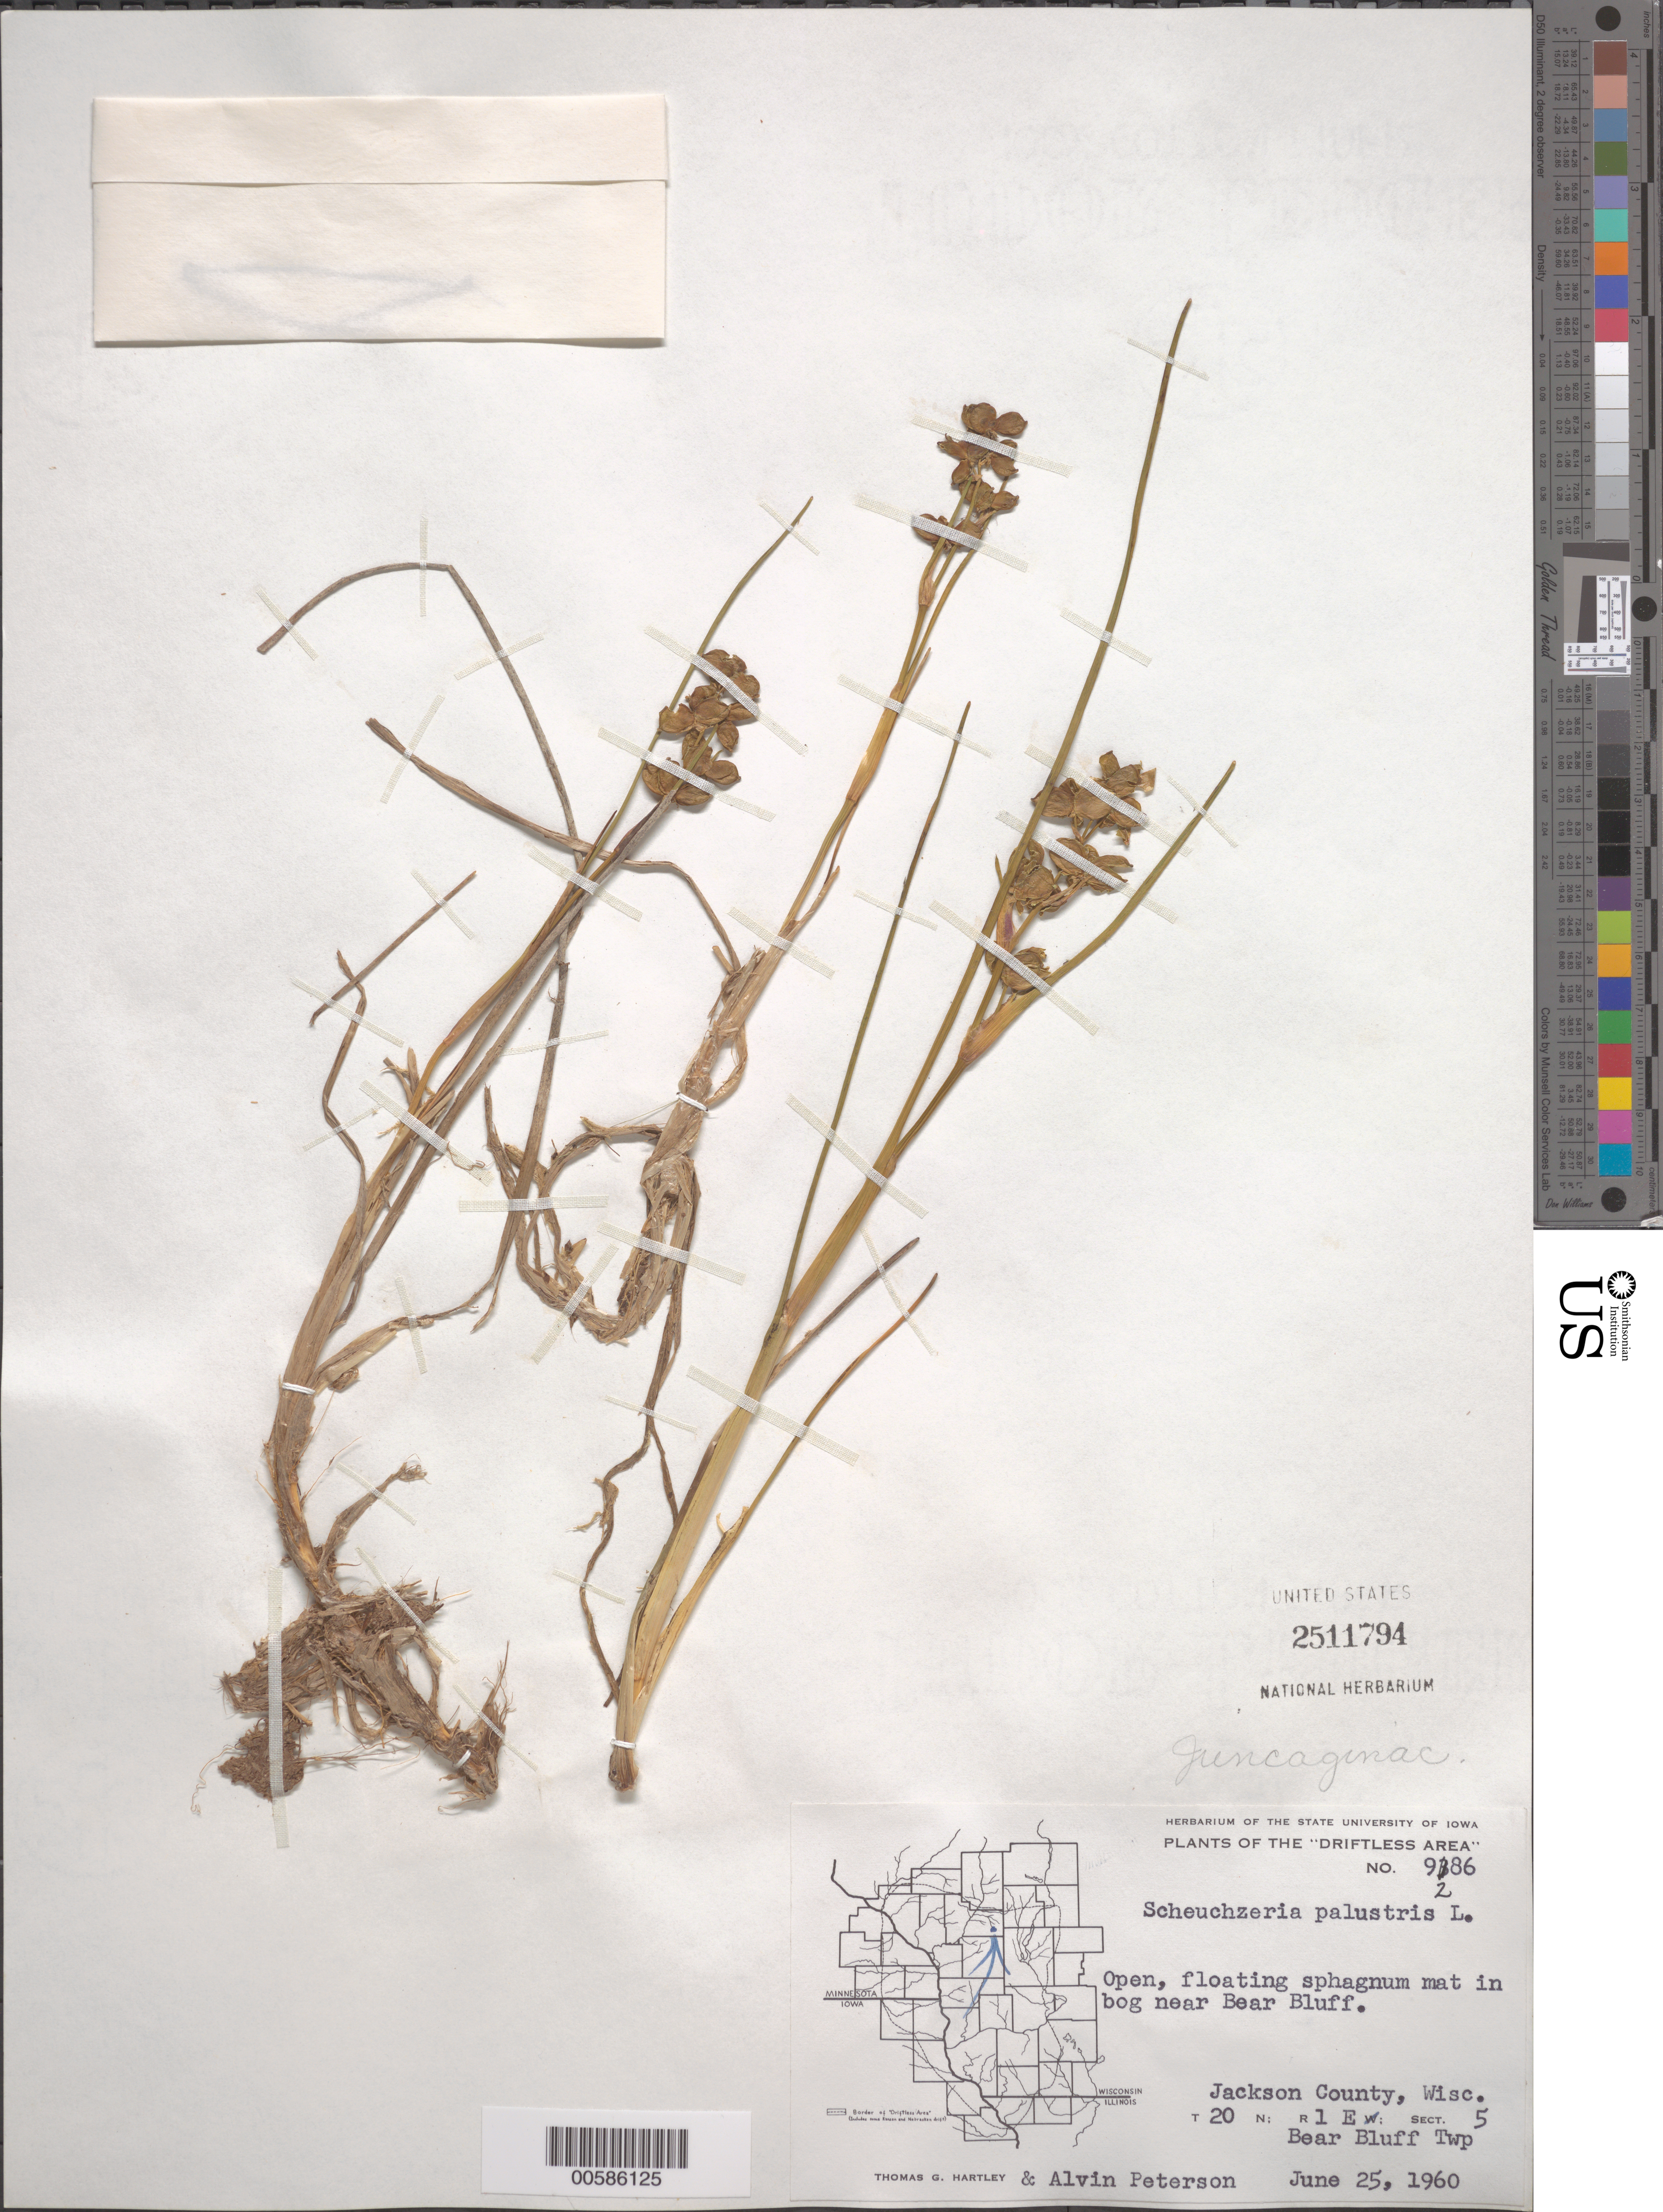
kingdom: Plantae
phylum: Tracheophyta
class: Liliopsida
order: Alismatales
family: Scheuchzeriaceae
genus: Scheuchzeria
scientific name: Scheuchzeria palustris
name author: L.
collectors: T. G. Hartley & A. M. Peterson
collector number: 9286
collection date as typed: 25 Jun 1960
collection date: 1960-06-25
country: United States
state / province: Wisconsin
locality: Bear Bluff Twp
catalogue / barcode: US 2511794